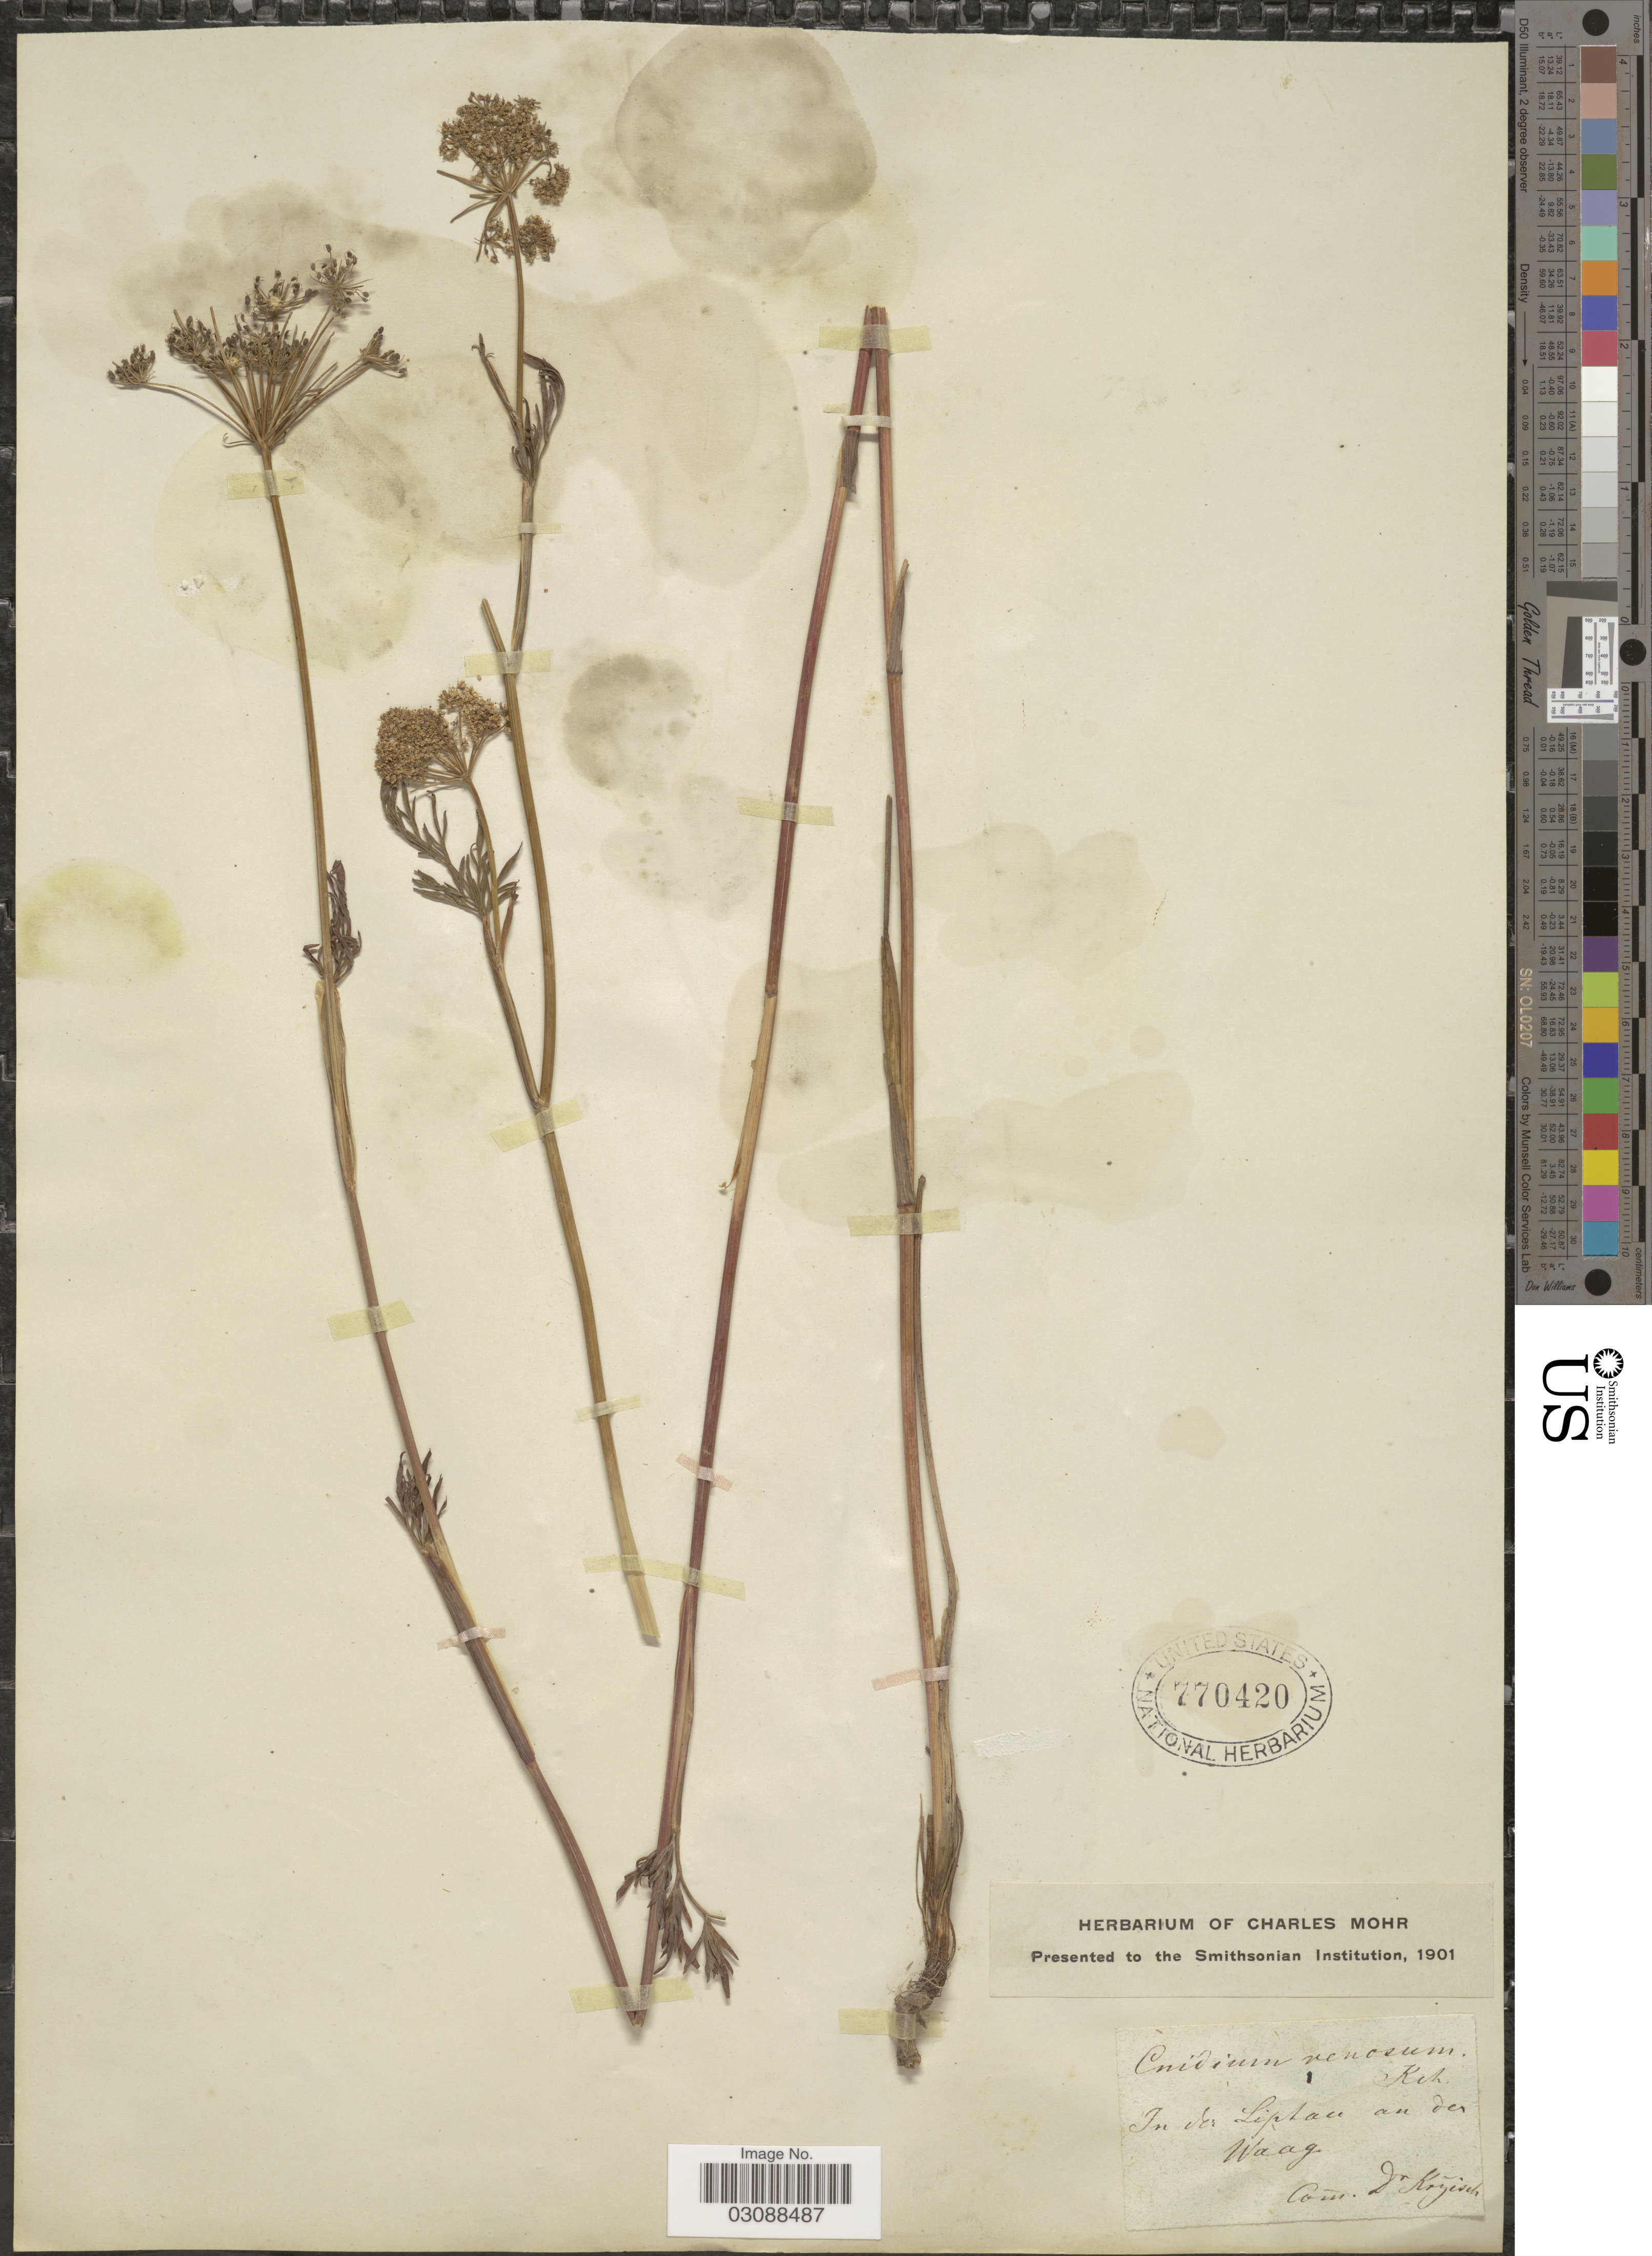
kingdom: Plantae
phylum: Tracheophyta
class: Magnoliopsida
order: Apiales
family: Apiaceae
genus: Cnidium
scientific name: Cnidium venosum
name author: (Hoffm.) W.D.J. Koch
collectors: ex herb. Charles Mohr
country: Slovakia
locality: In der Liptau an der Waag.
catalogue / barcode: US 770420